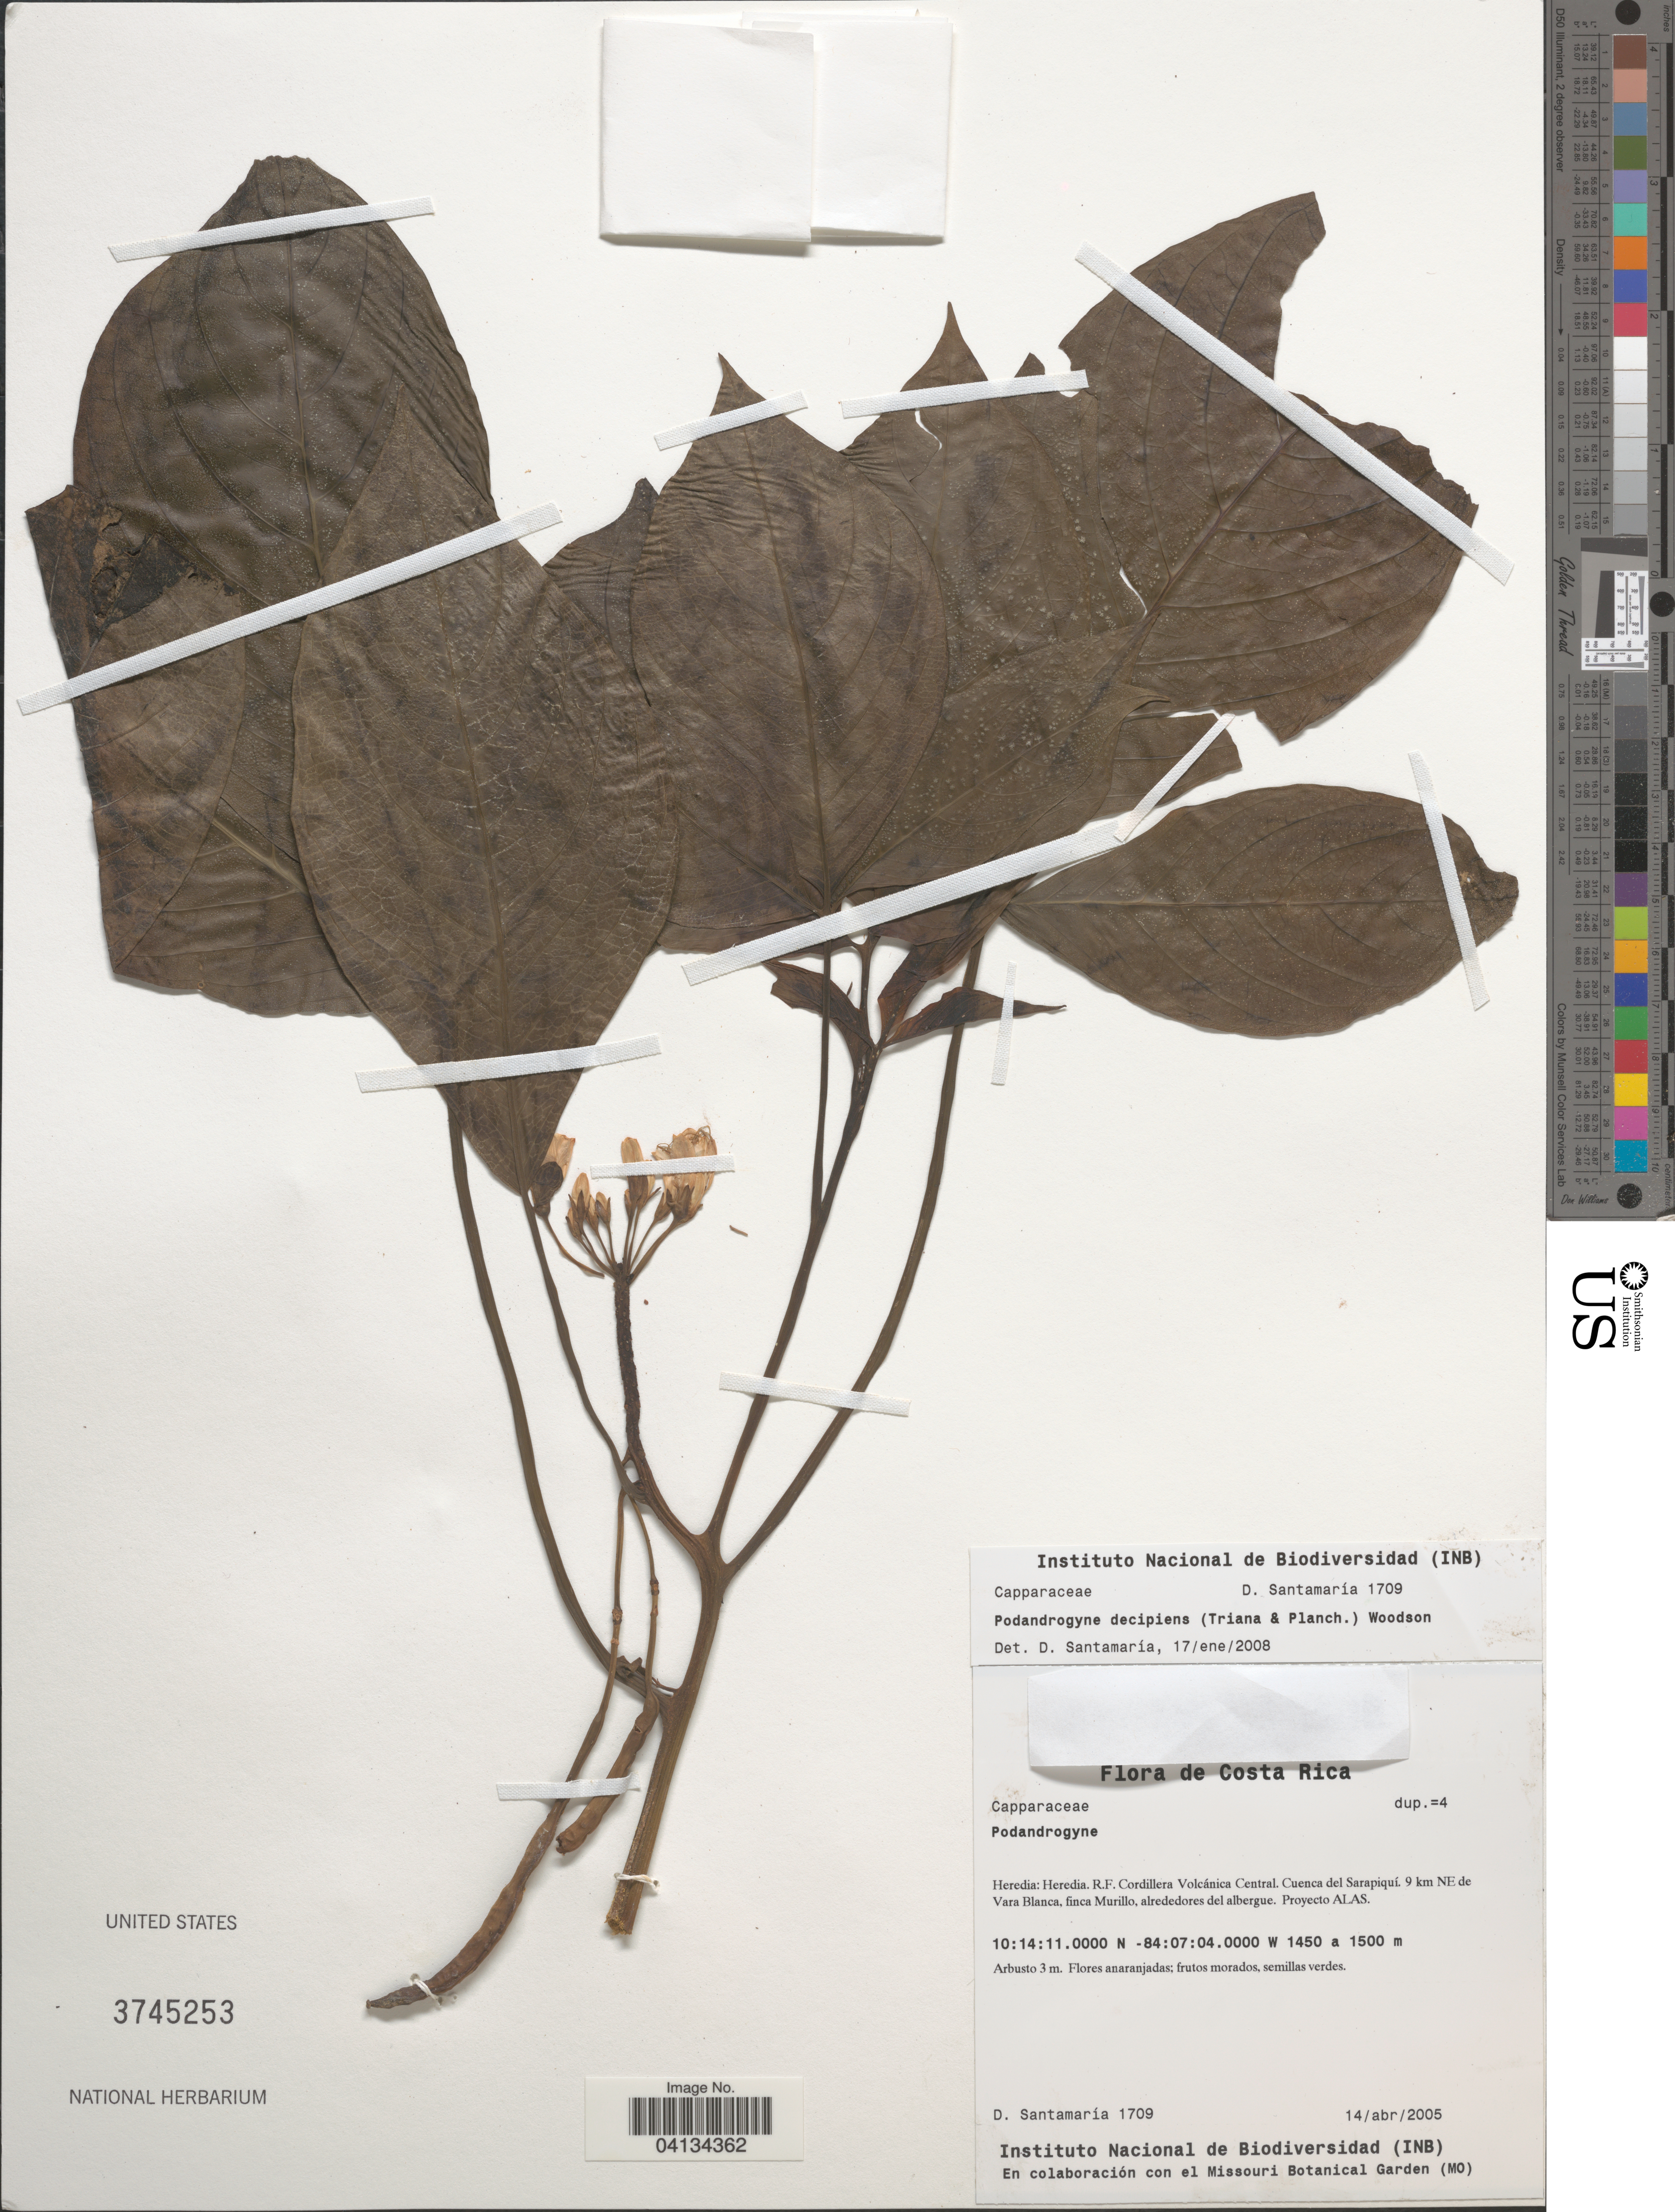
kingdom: Plantae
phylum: Tracheophyta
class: Magnoliopsida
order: Brassicales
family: Cleomaceae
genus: Podandrogyne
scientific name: Podandrogyne decipiens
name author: (Triana & Planch.) Woodson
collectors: D. Santamaria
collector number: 1709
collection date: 2005-04-14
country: Costa Rica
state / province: Heredia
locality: Heredia. R.F. Cordillera Volcánica Central. Cuenca del Sarapiquí. 9 km NE de Vara Blanca, finca Murillo, alrededores del alberque. Proyecto ALAS.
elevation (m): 1450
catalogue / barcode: US 3745253